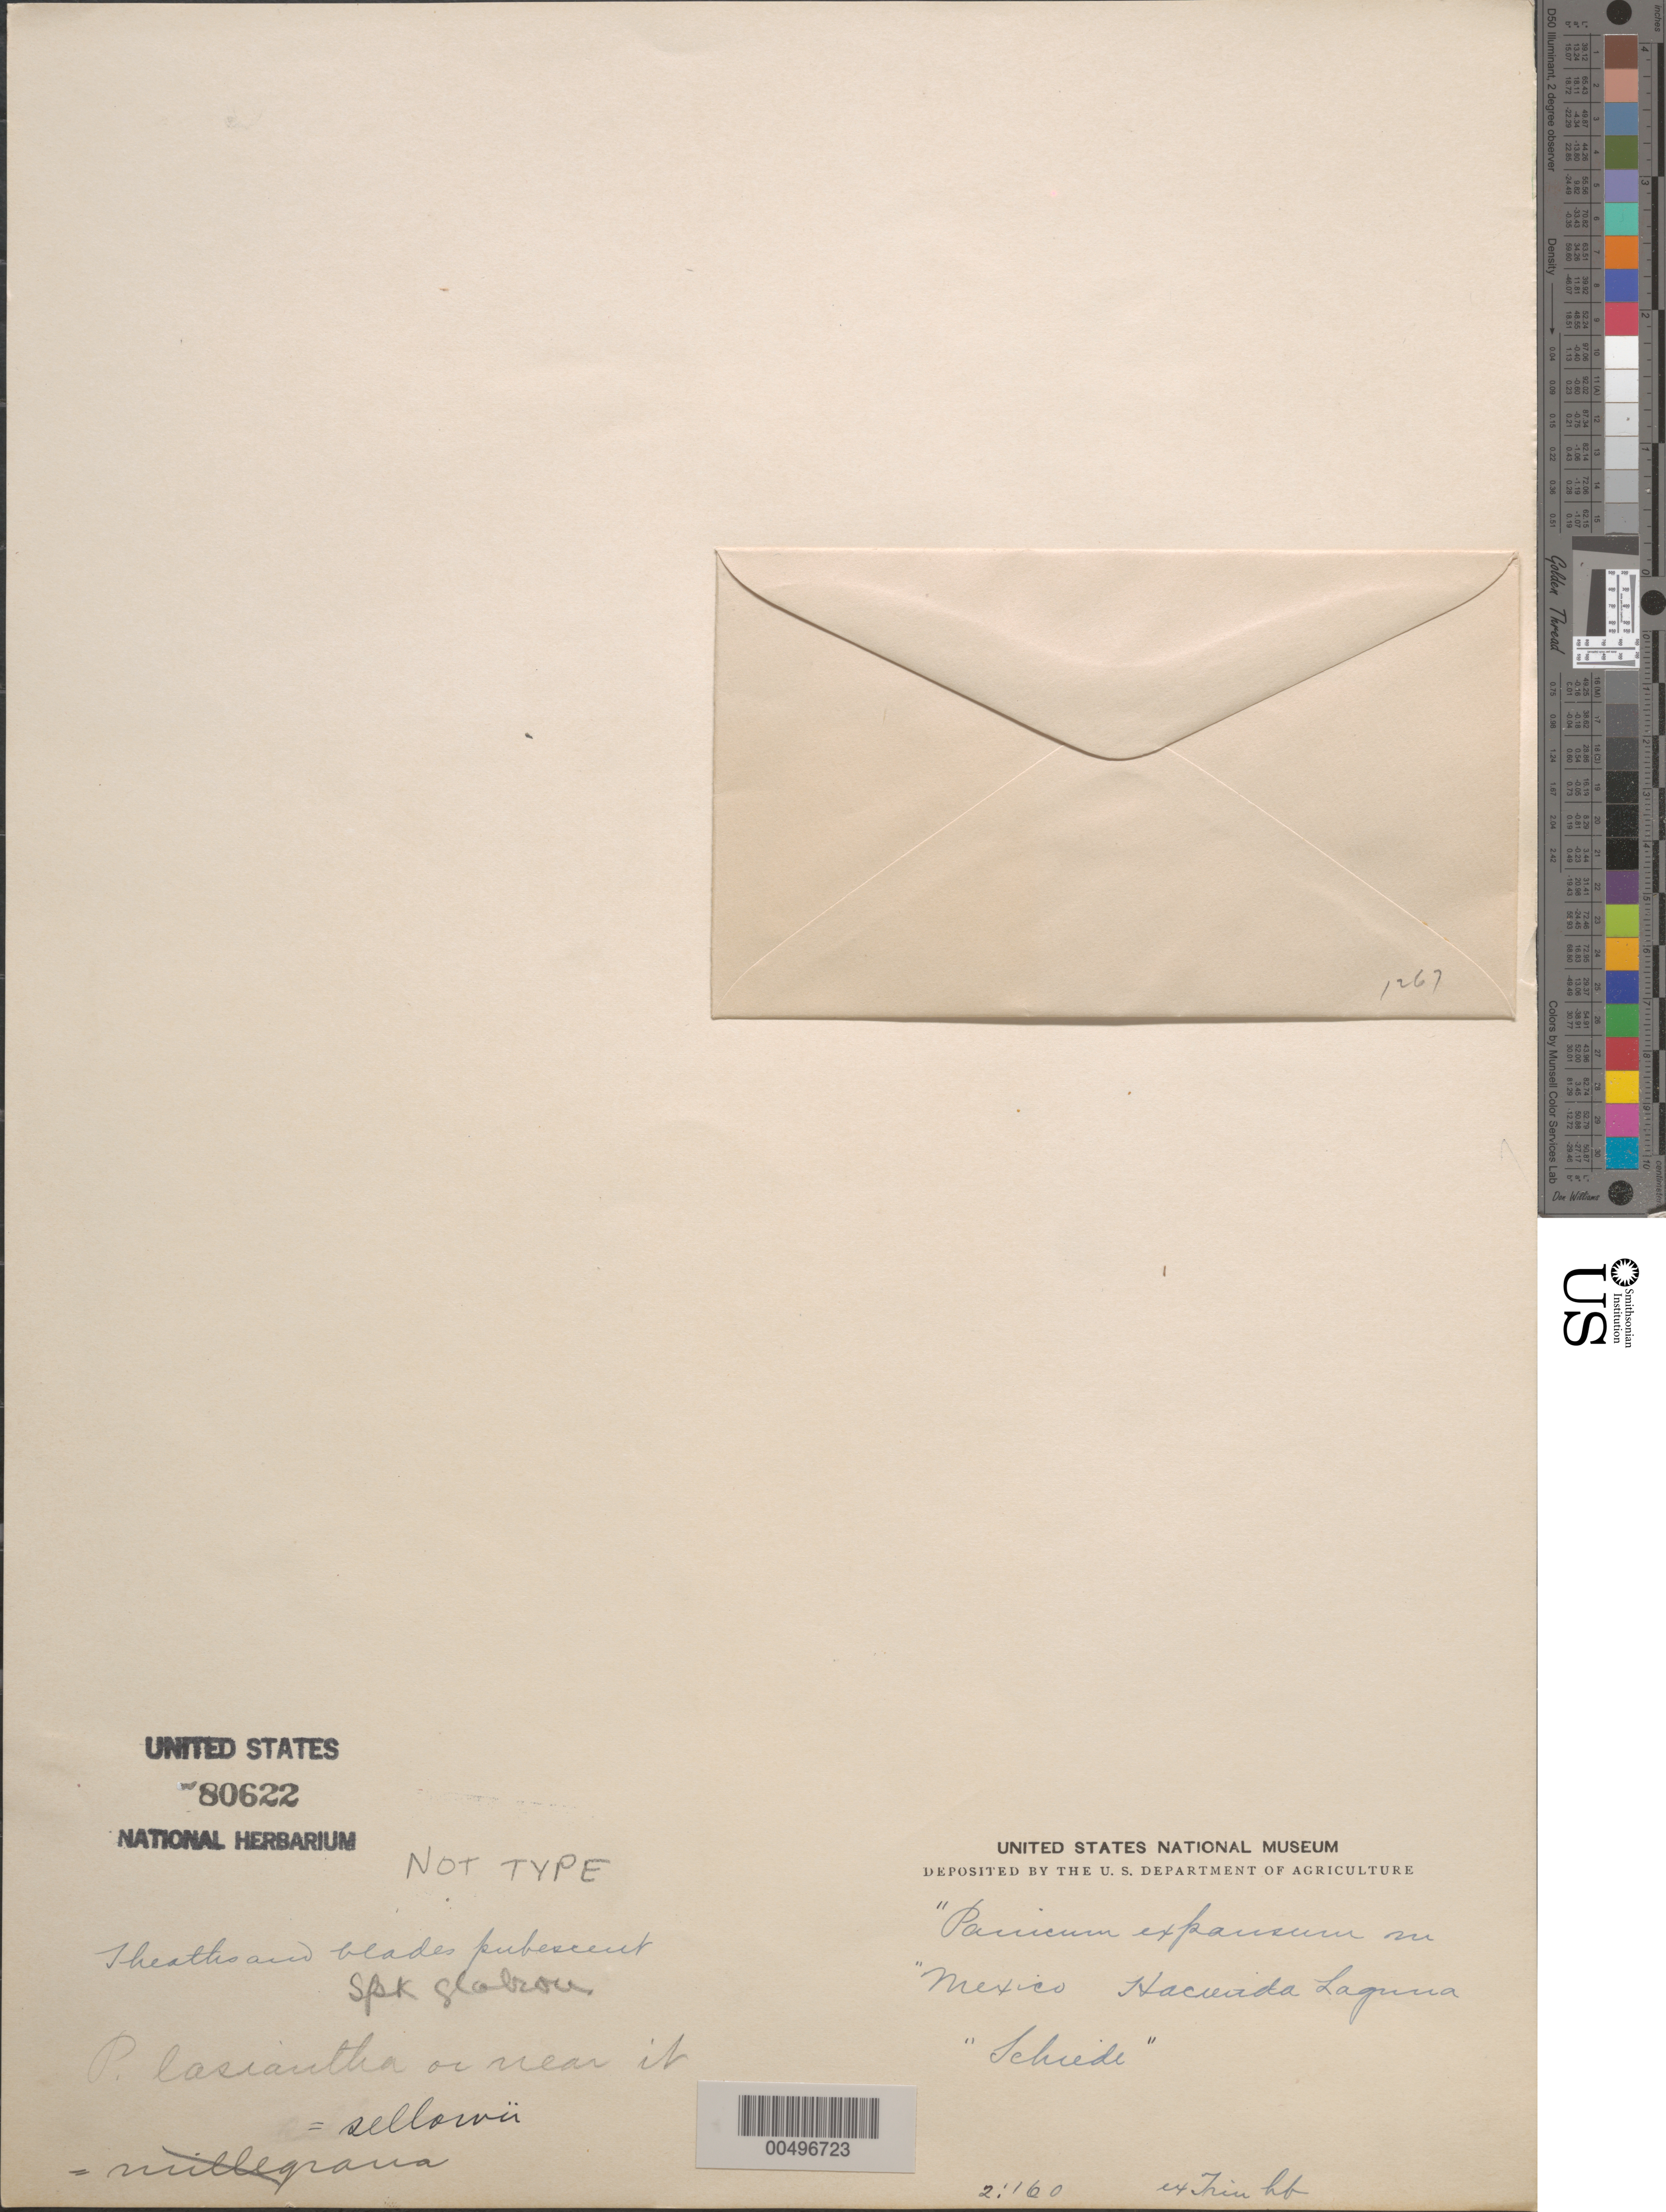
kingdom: Plantae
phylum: Tracheophyta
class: Liliopsida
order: Poales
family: Poaceae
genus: Panicum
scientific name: Panicum sellowii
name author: Nees in Mart.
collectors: C. J. W. Schiede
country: Mexico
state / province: Veracruz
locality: Hacienda Laguna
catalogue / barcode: US 80622